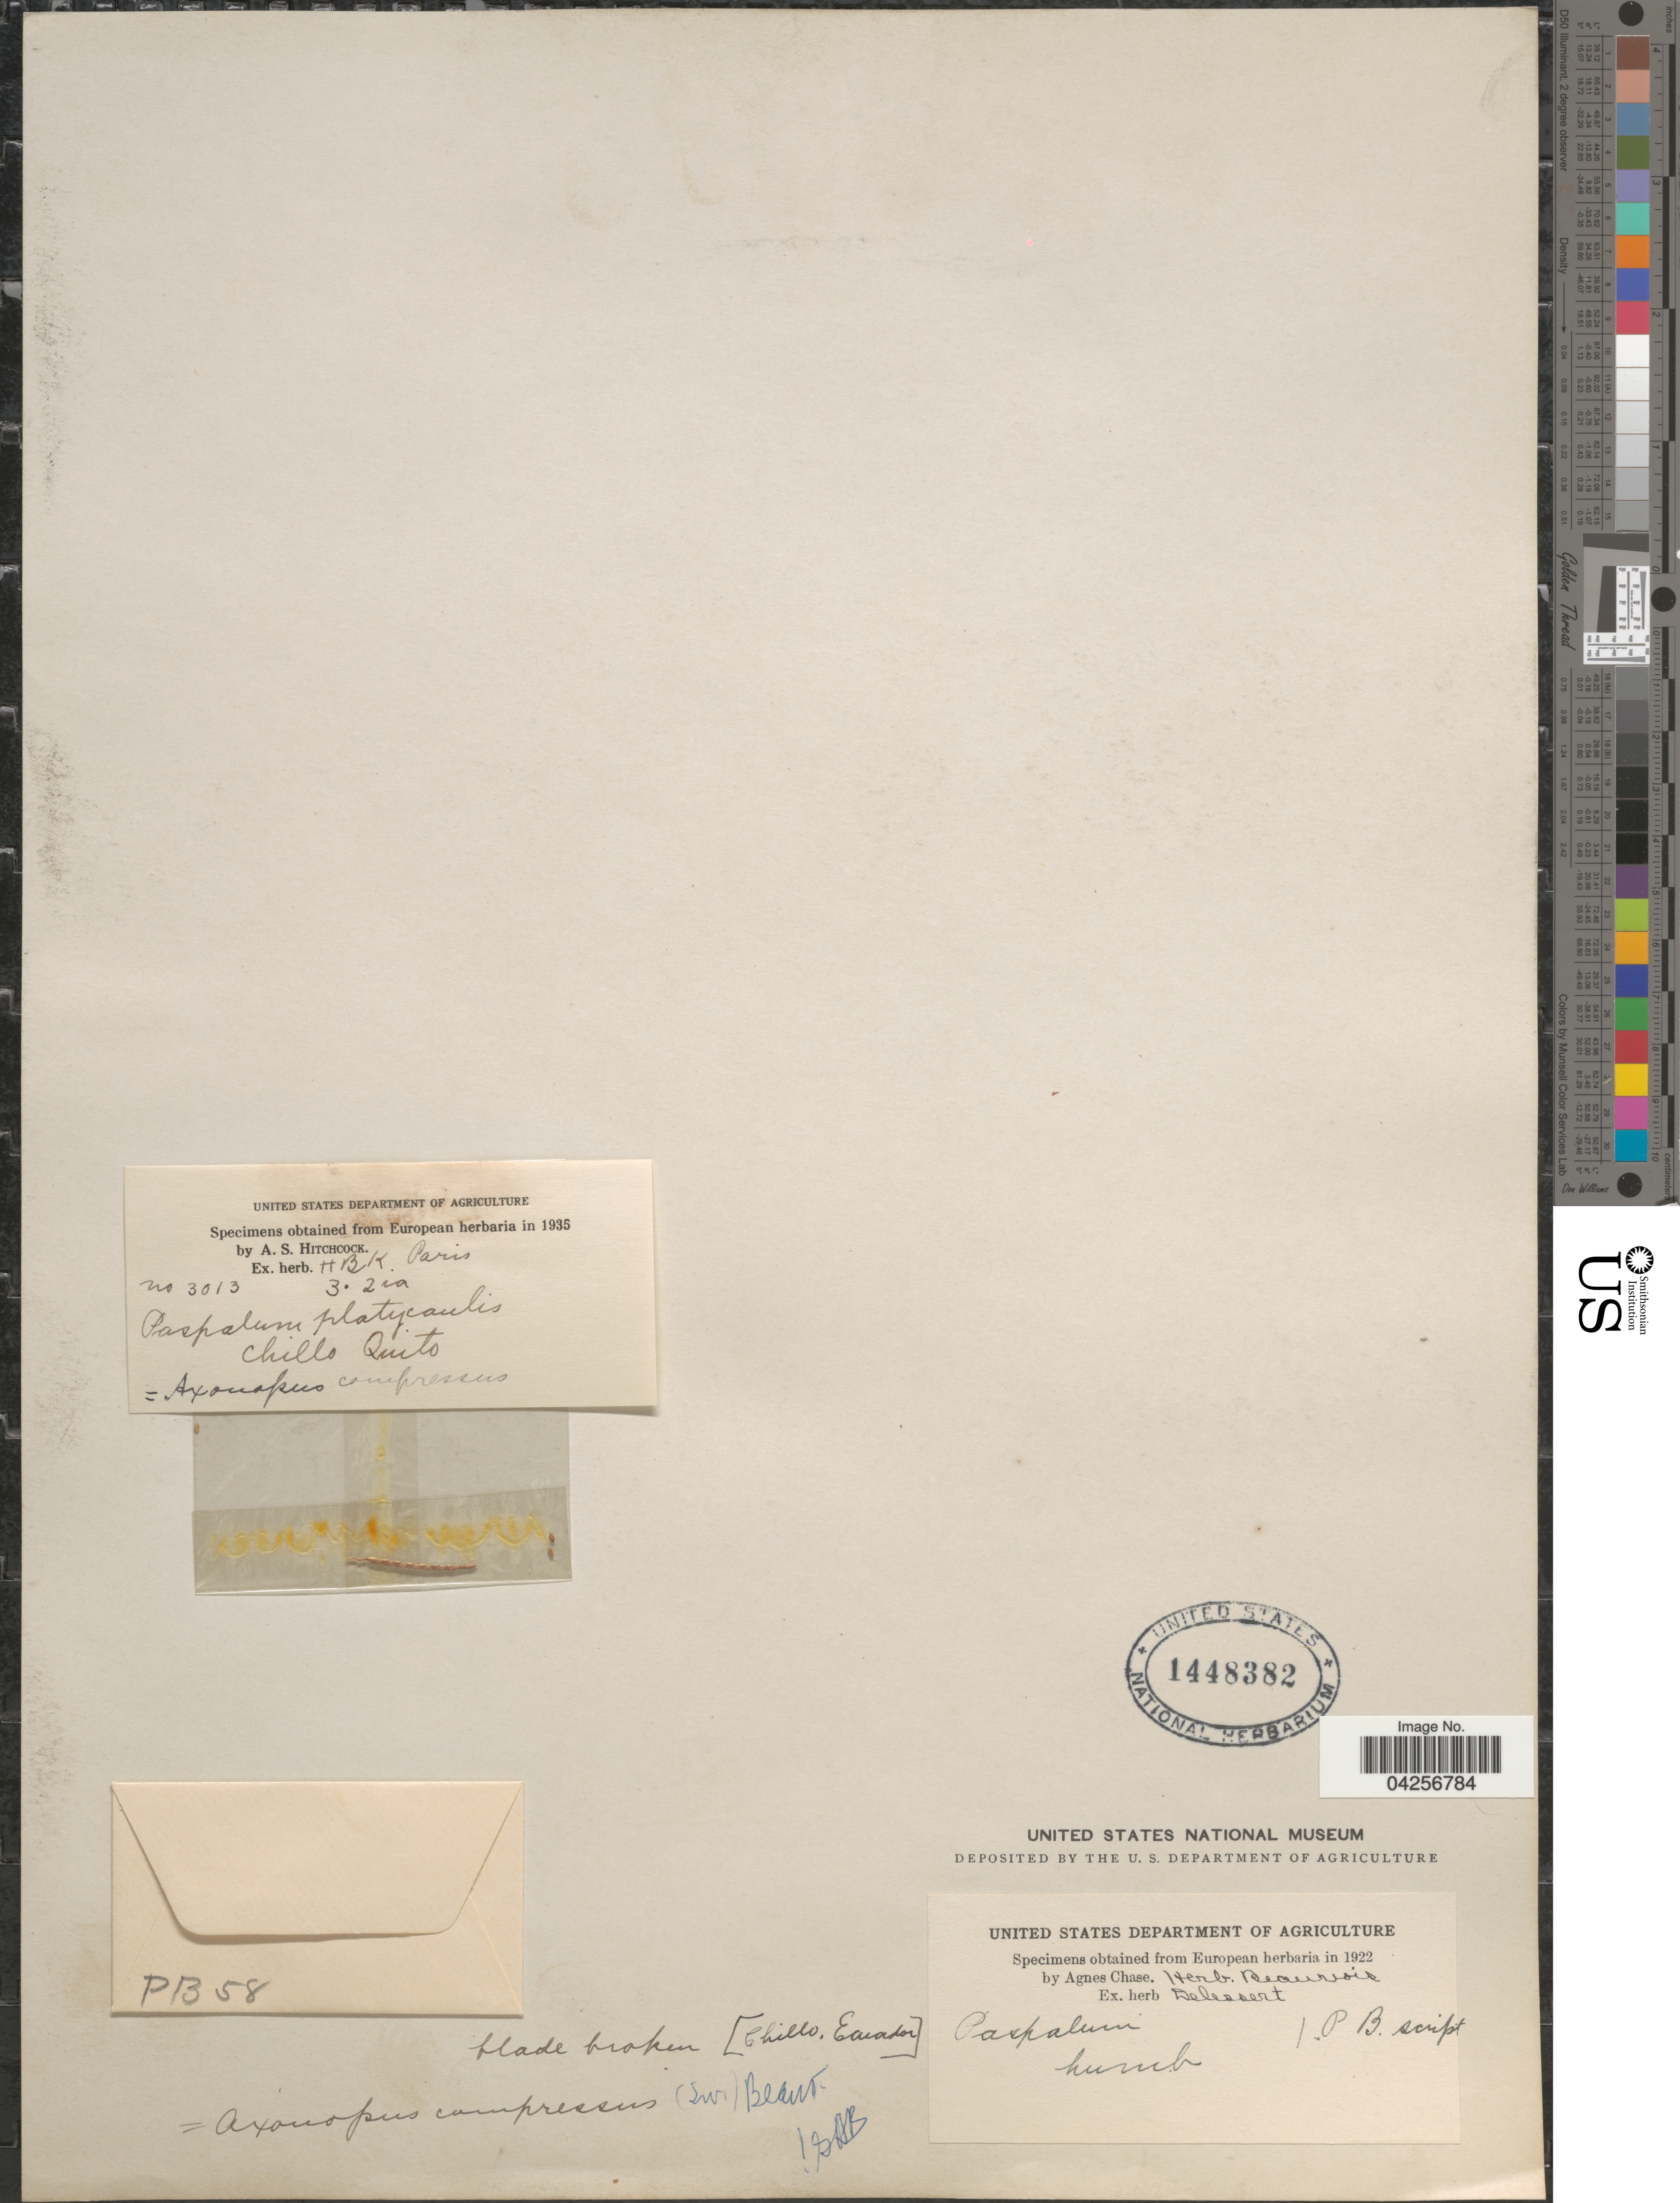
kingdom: Plantae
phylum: Tracheophyta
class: Liliopsida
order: Poales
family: Poaceae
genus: Axonopus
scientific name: Axonopus compressus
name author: (Sw.) P. Beauv.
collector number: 3013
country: Ecuador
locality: Chillo Quito.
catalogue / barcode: US 1448382